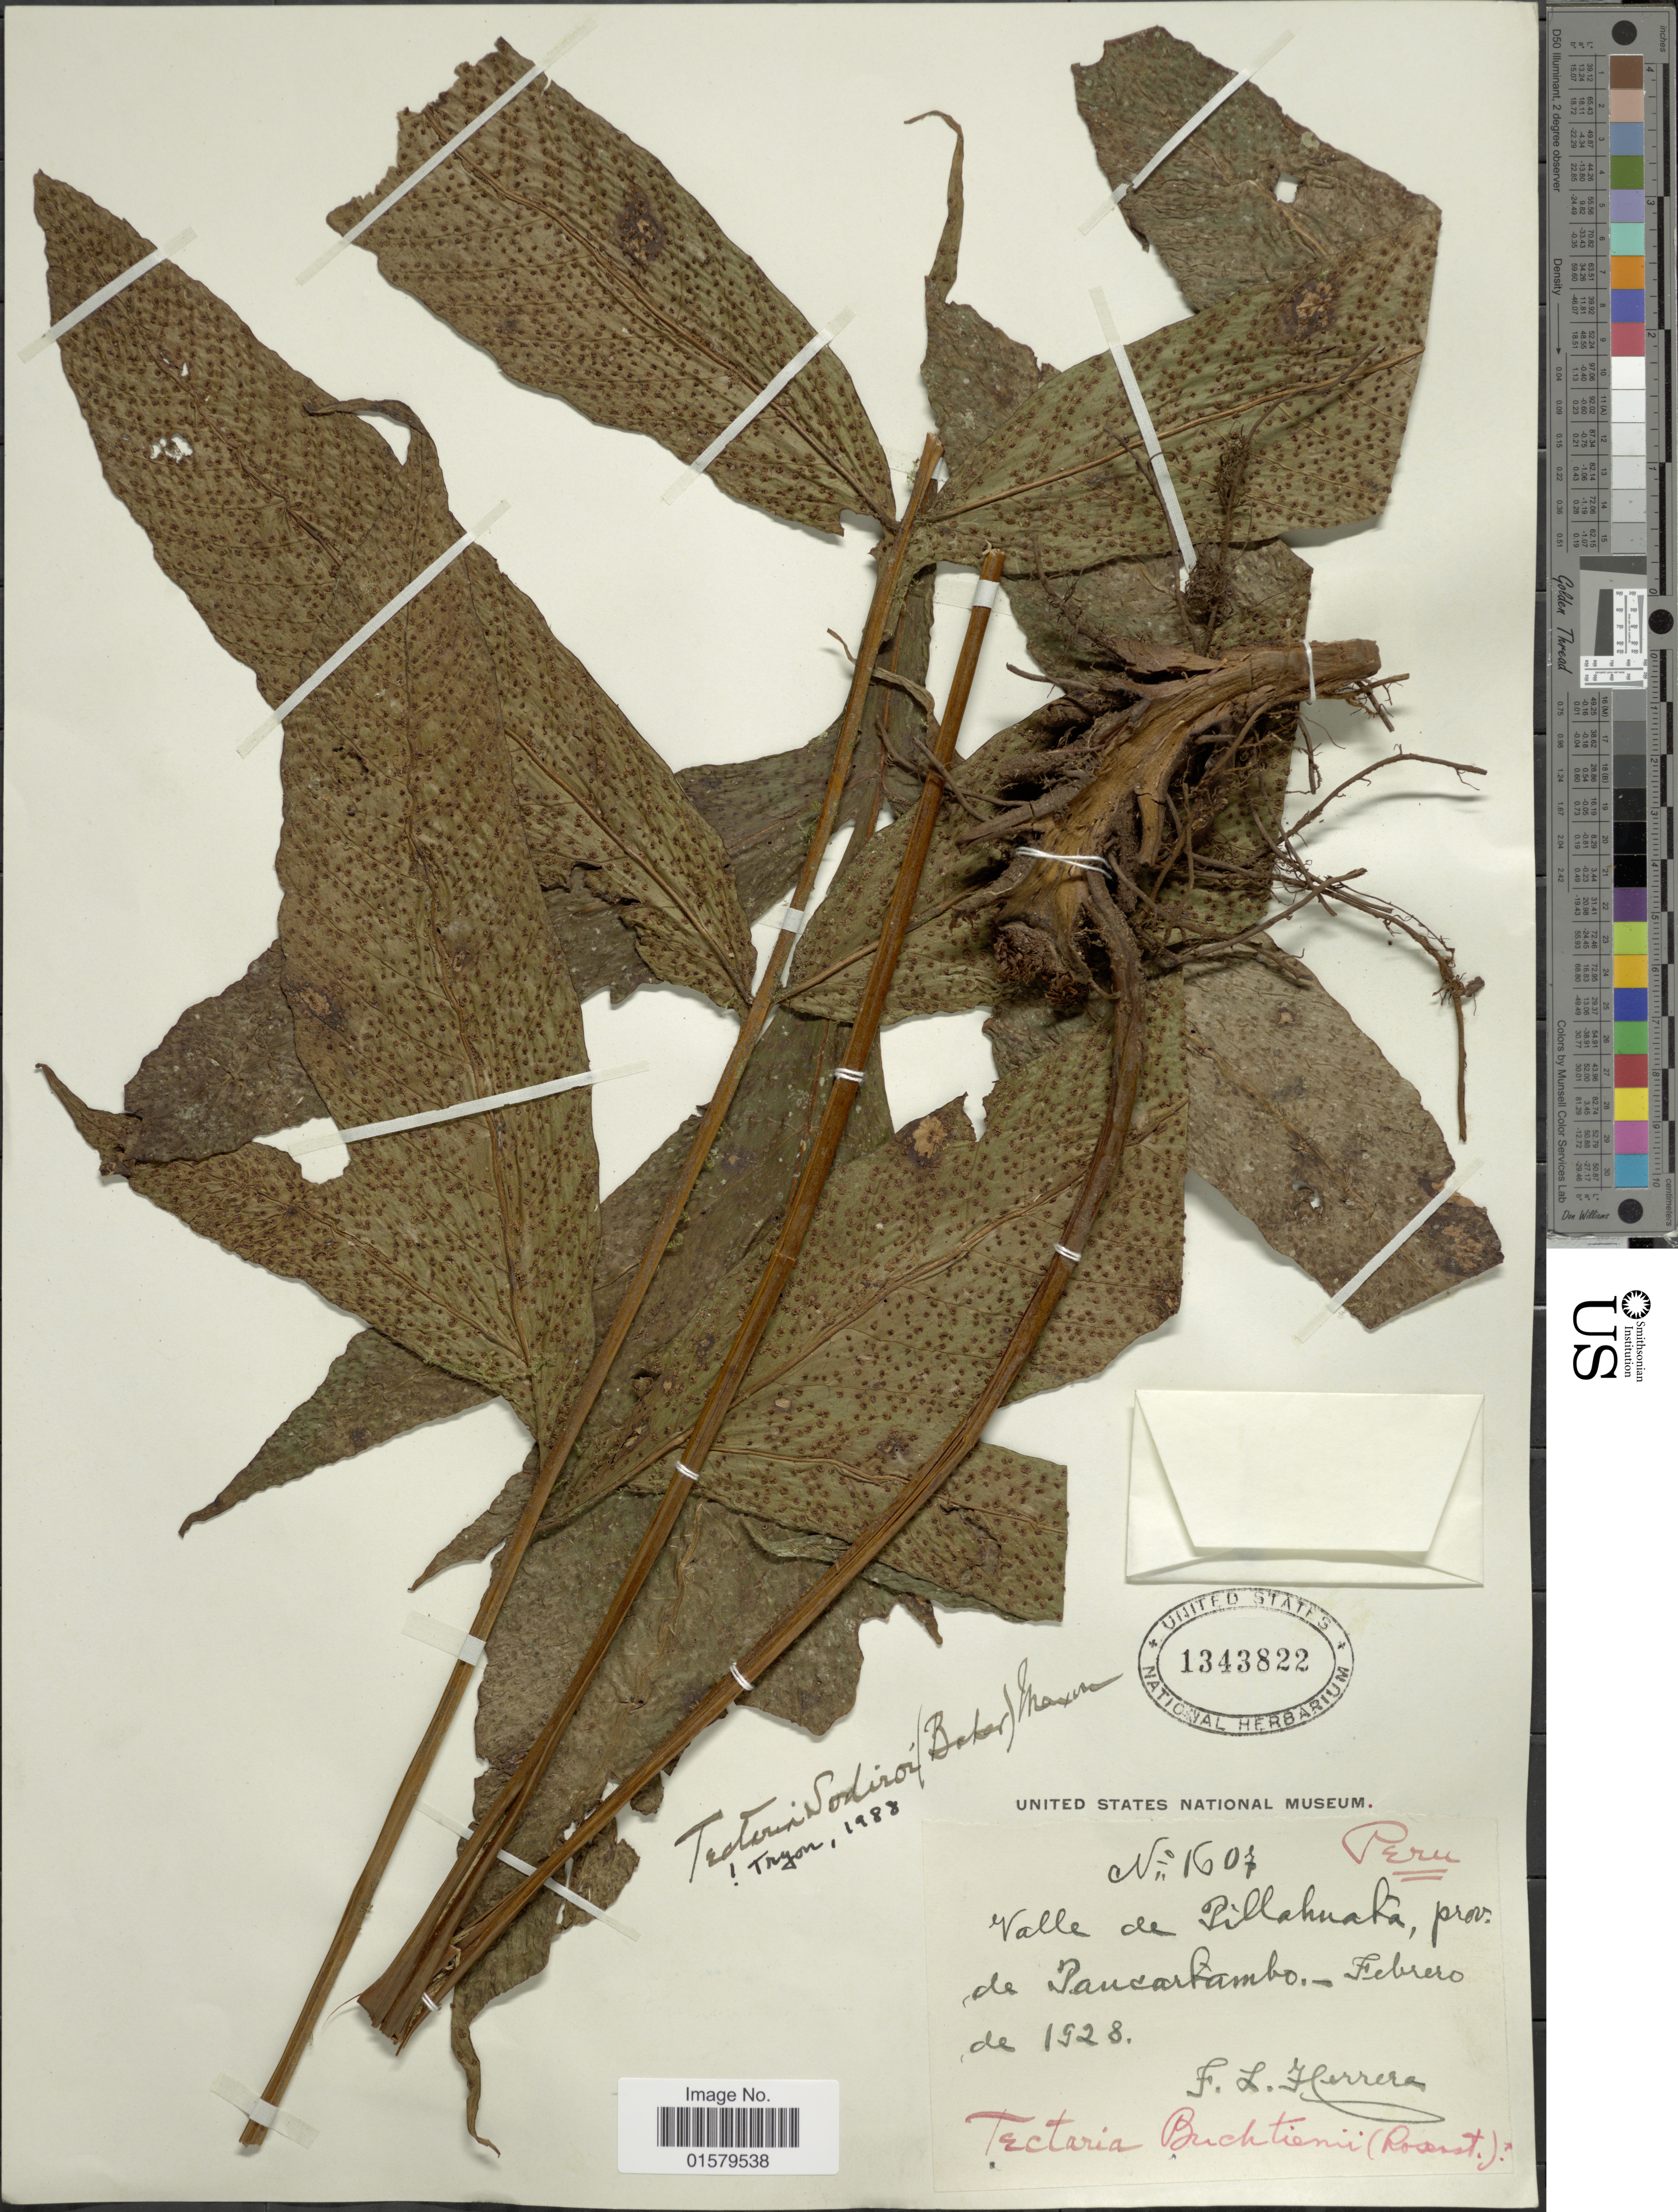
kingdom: Plantae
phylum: Tracheophyta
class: Polypodiopsida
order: Polypodiales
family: Tectariaceae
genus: Tectaria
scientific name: Tectaria antioquiana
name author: (Baker) C. Chr.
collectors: F. L. Herrera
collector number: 1607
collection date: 1928-02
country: Peru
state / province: Cusco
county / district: Paucartambo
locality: Valle de Pillahuata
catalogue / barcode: US 1343822